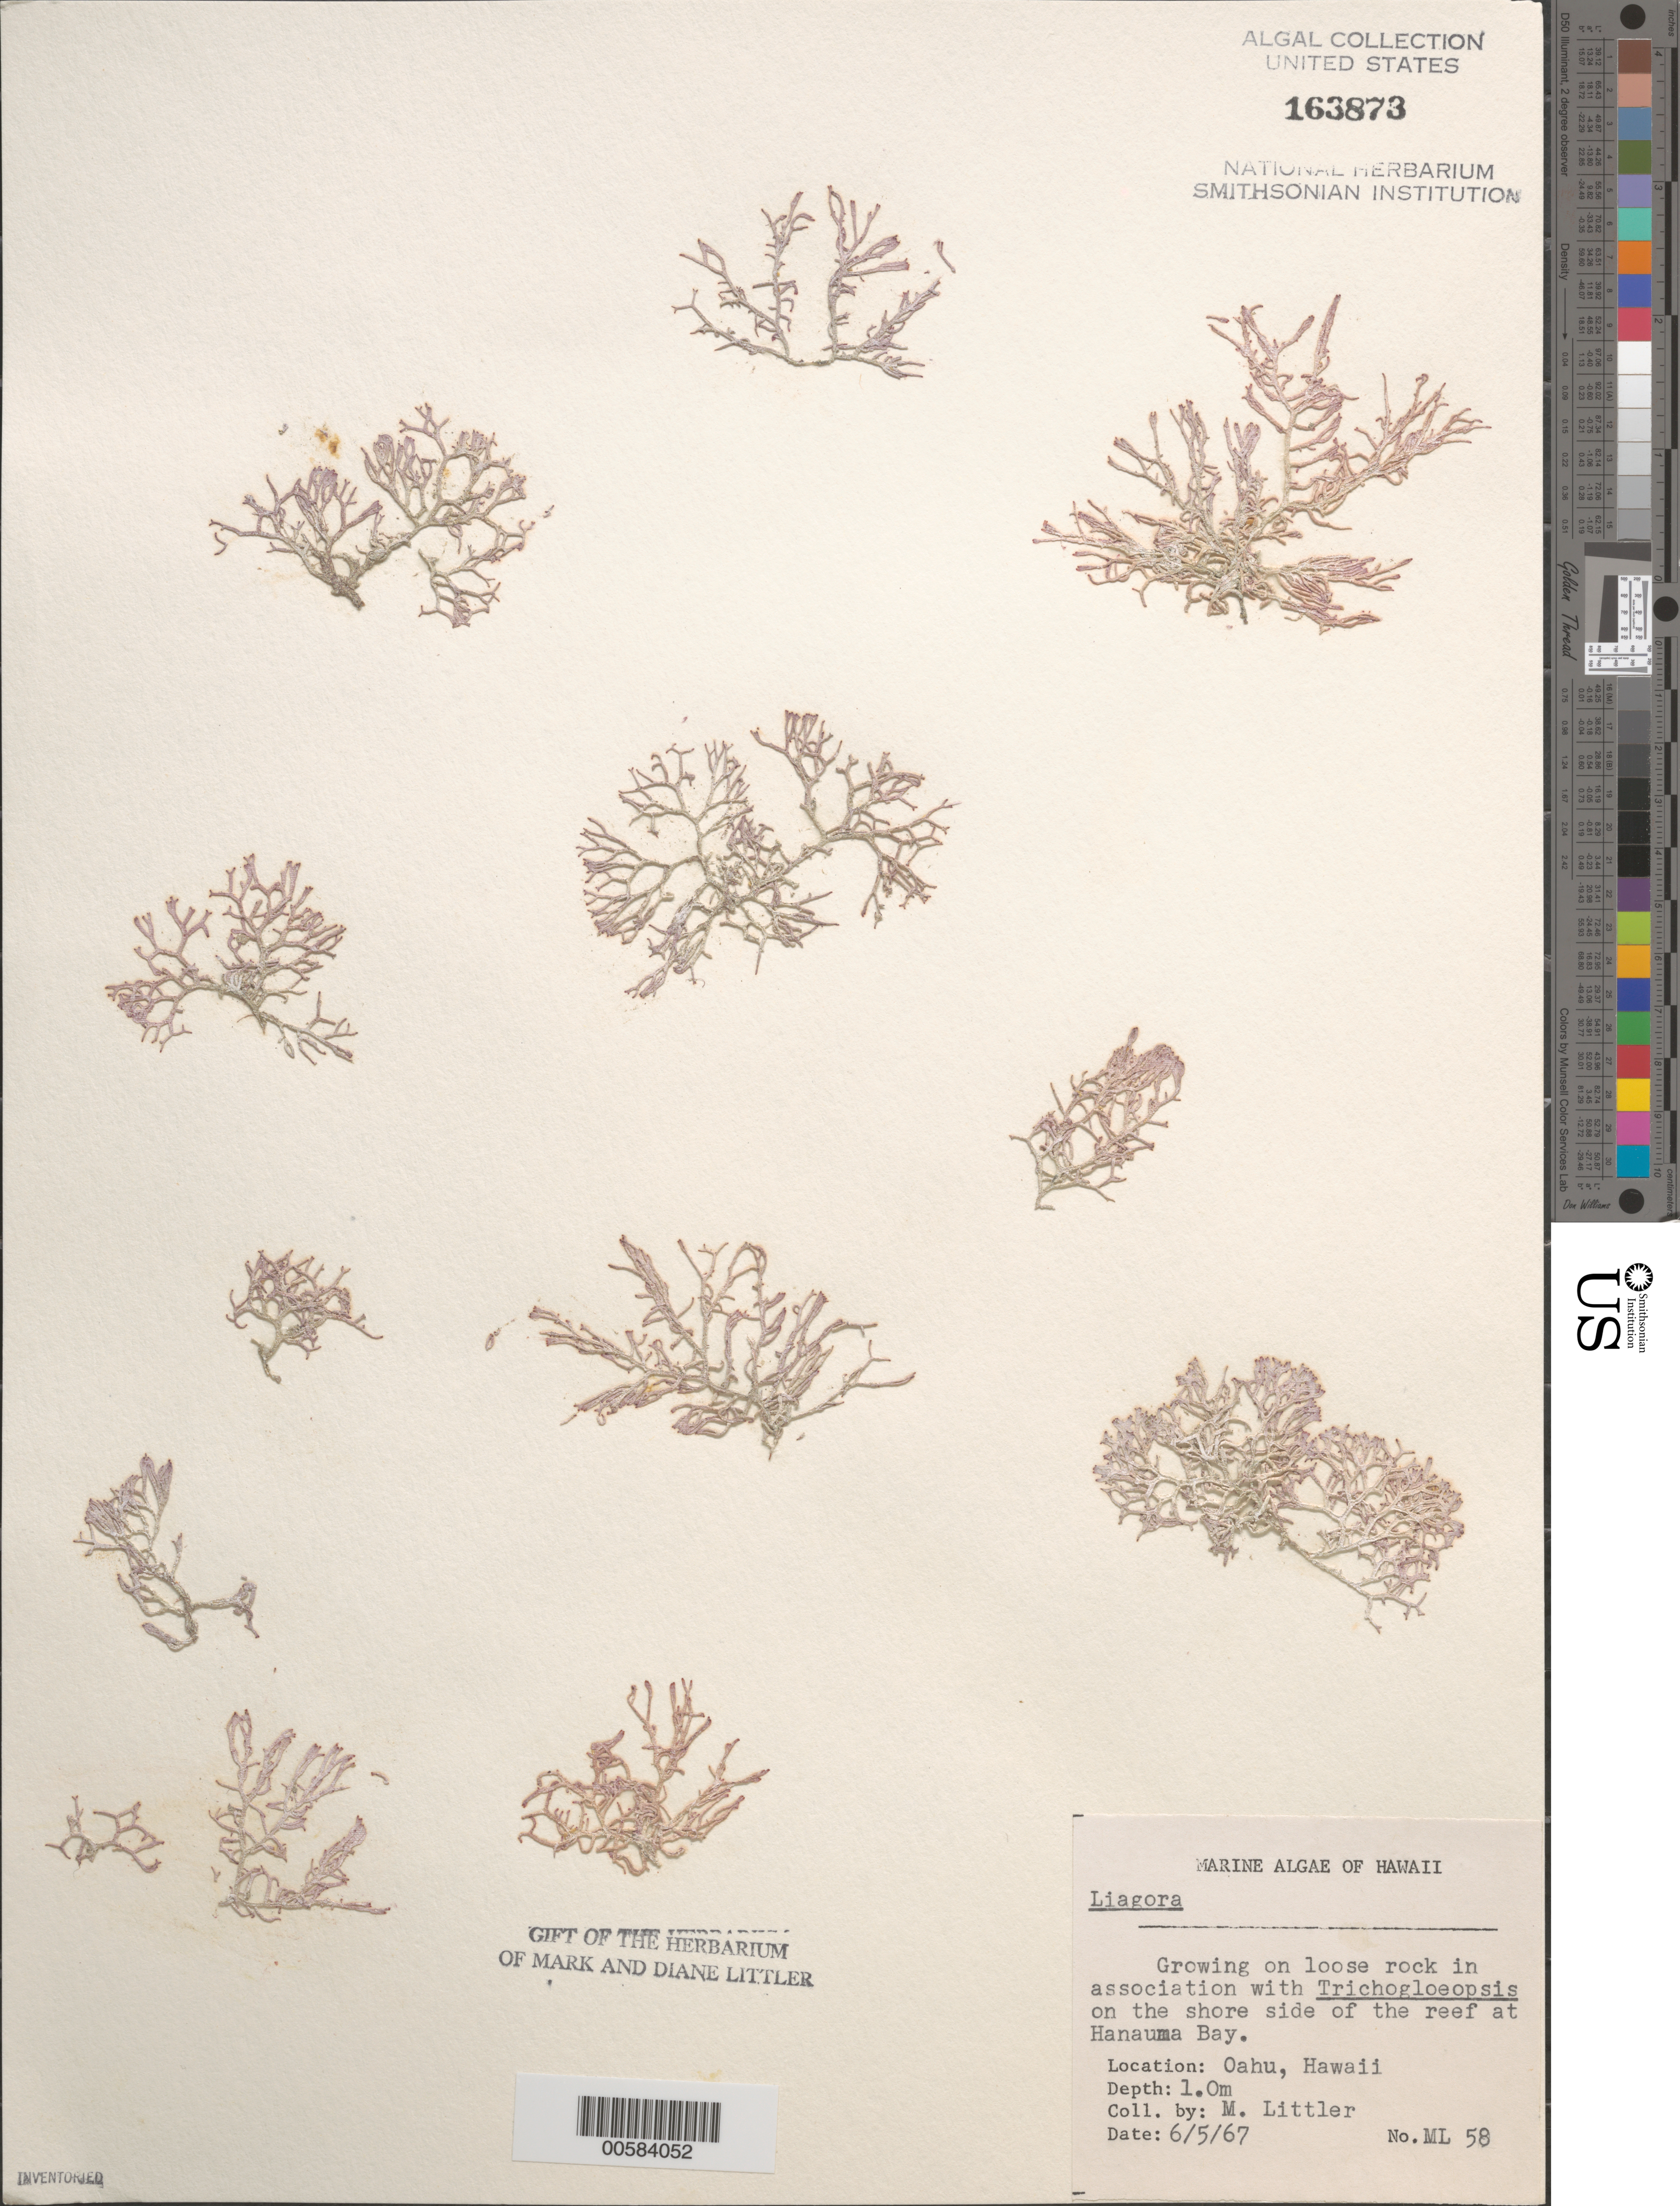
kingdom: Plantae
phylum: Rhodophyta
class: Florideophyceae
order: Nemaliales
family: Liagoraceae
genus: Liagora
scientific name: Liagora sp.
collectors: M. M. Littler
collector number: ML 58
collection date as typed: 05 Jun 1967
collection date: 1967-06-05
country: United States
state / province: Hawaii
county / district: Honolulu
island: Oahu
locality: Hanauma Bay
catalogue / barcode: US 163873